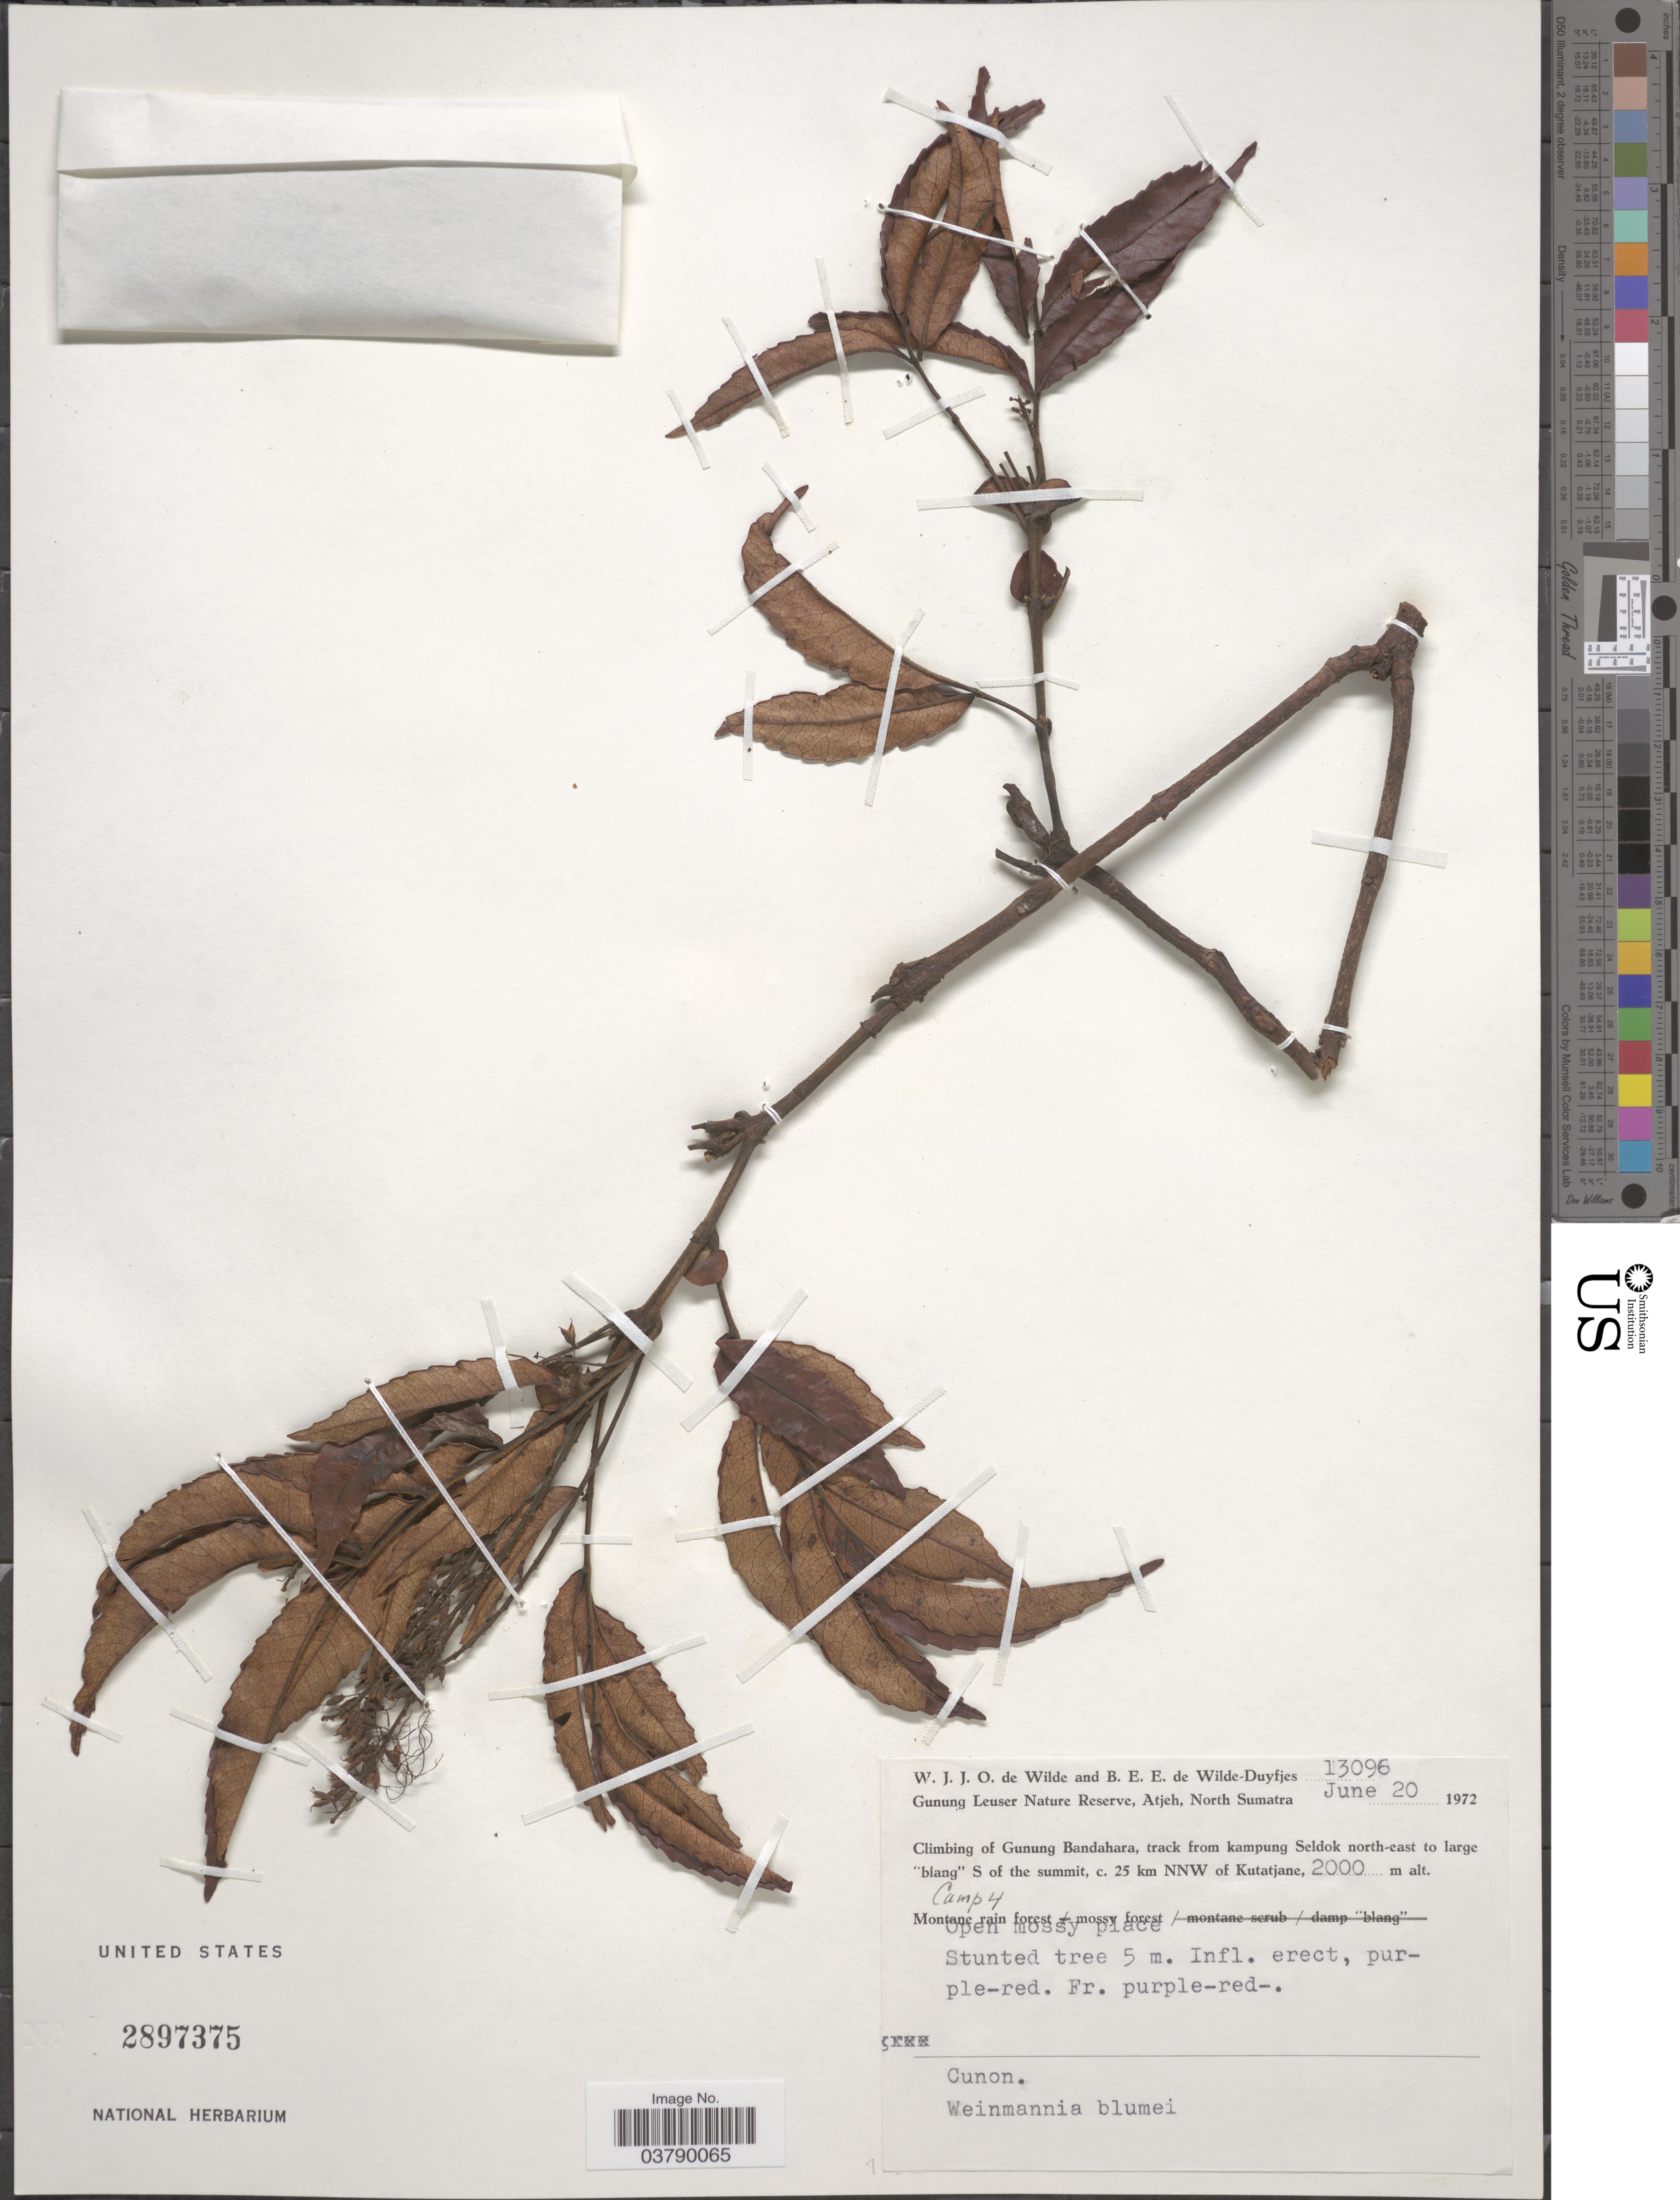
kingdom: Plantae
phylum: Tracheophyta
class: Magnoliopsida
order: Oxalidales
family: Cunoniaceae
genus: Pterophylla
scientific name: Pterophylla fraxinea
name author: D. Don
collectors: W. J. de Wilde & B. E. de Wilde-Duyfjes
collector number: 13096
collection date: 1972-06-20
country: Indonesia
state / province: Sumatra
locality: Gunung Leuser Nature Reserve, Atjeh, North Sumatra. Climbing of Gunung Bandahara, track from kampung Seldok north-east to large "blang" S of the summit, c. 25 km NNW of Kutatjane. Camp 4.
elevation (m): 2000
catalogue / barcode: US 2897375